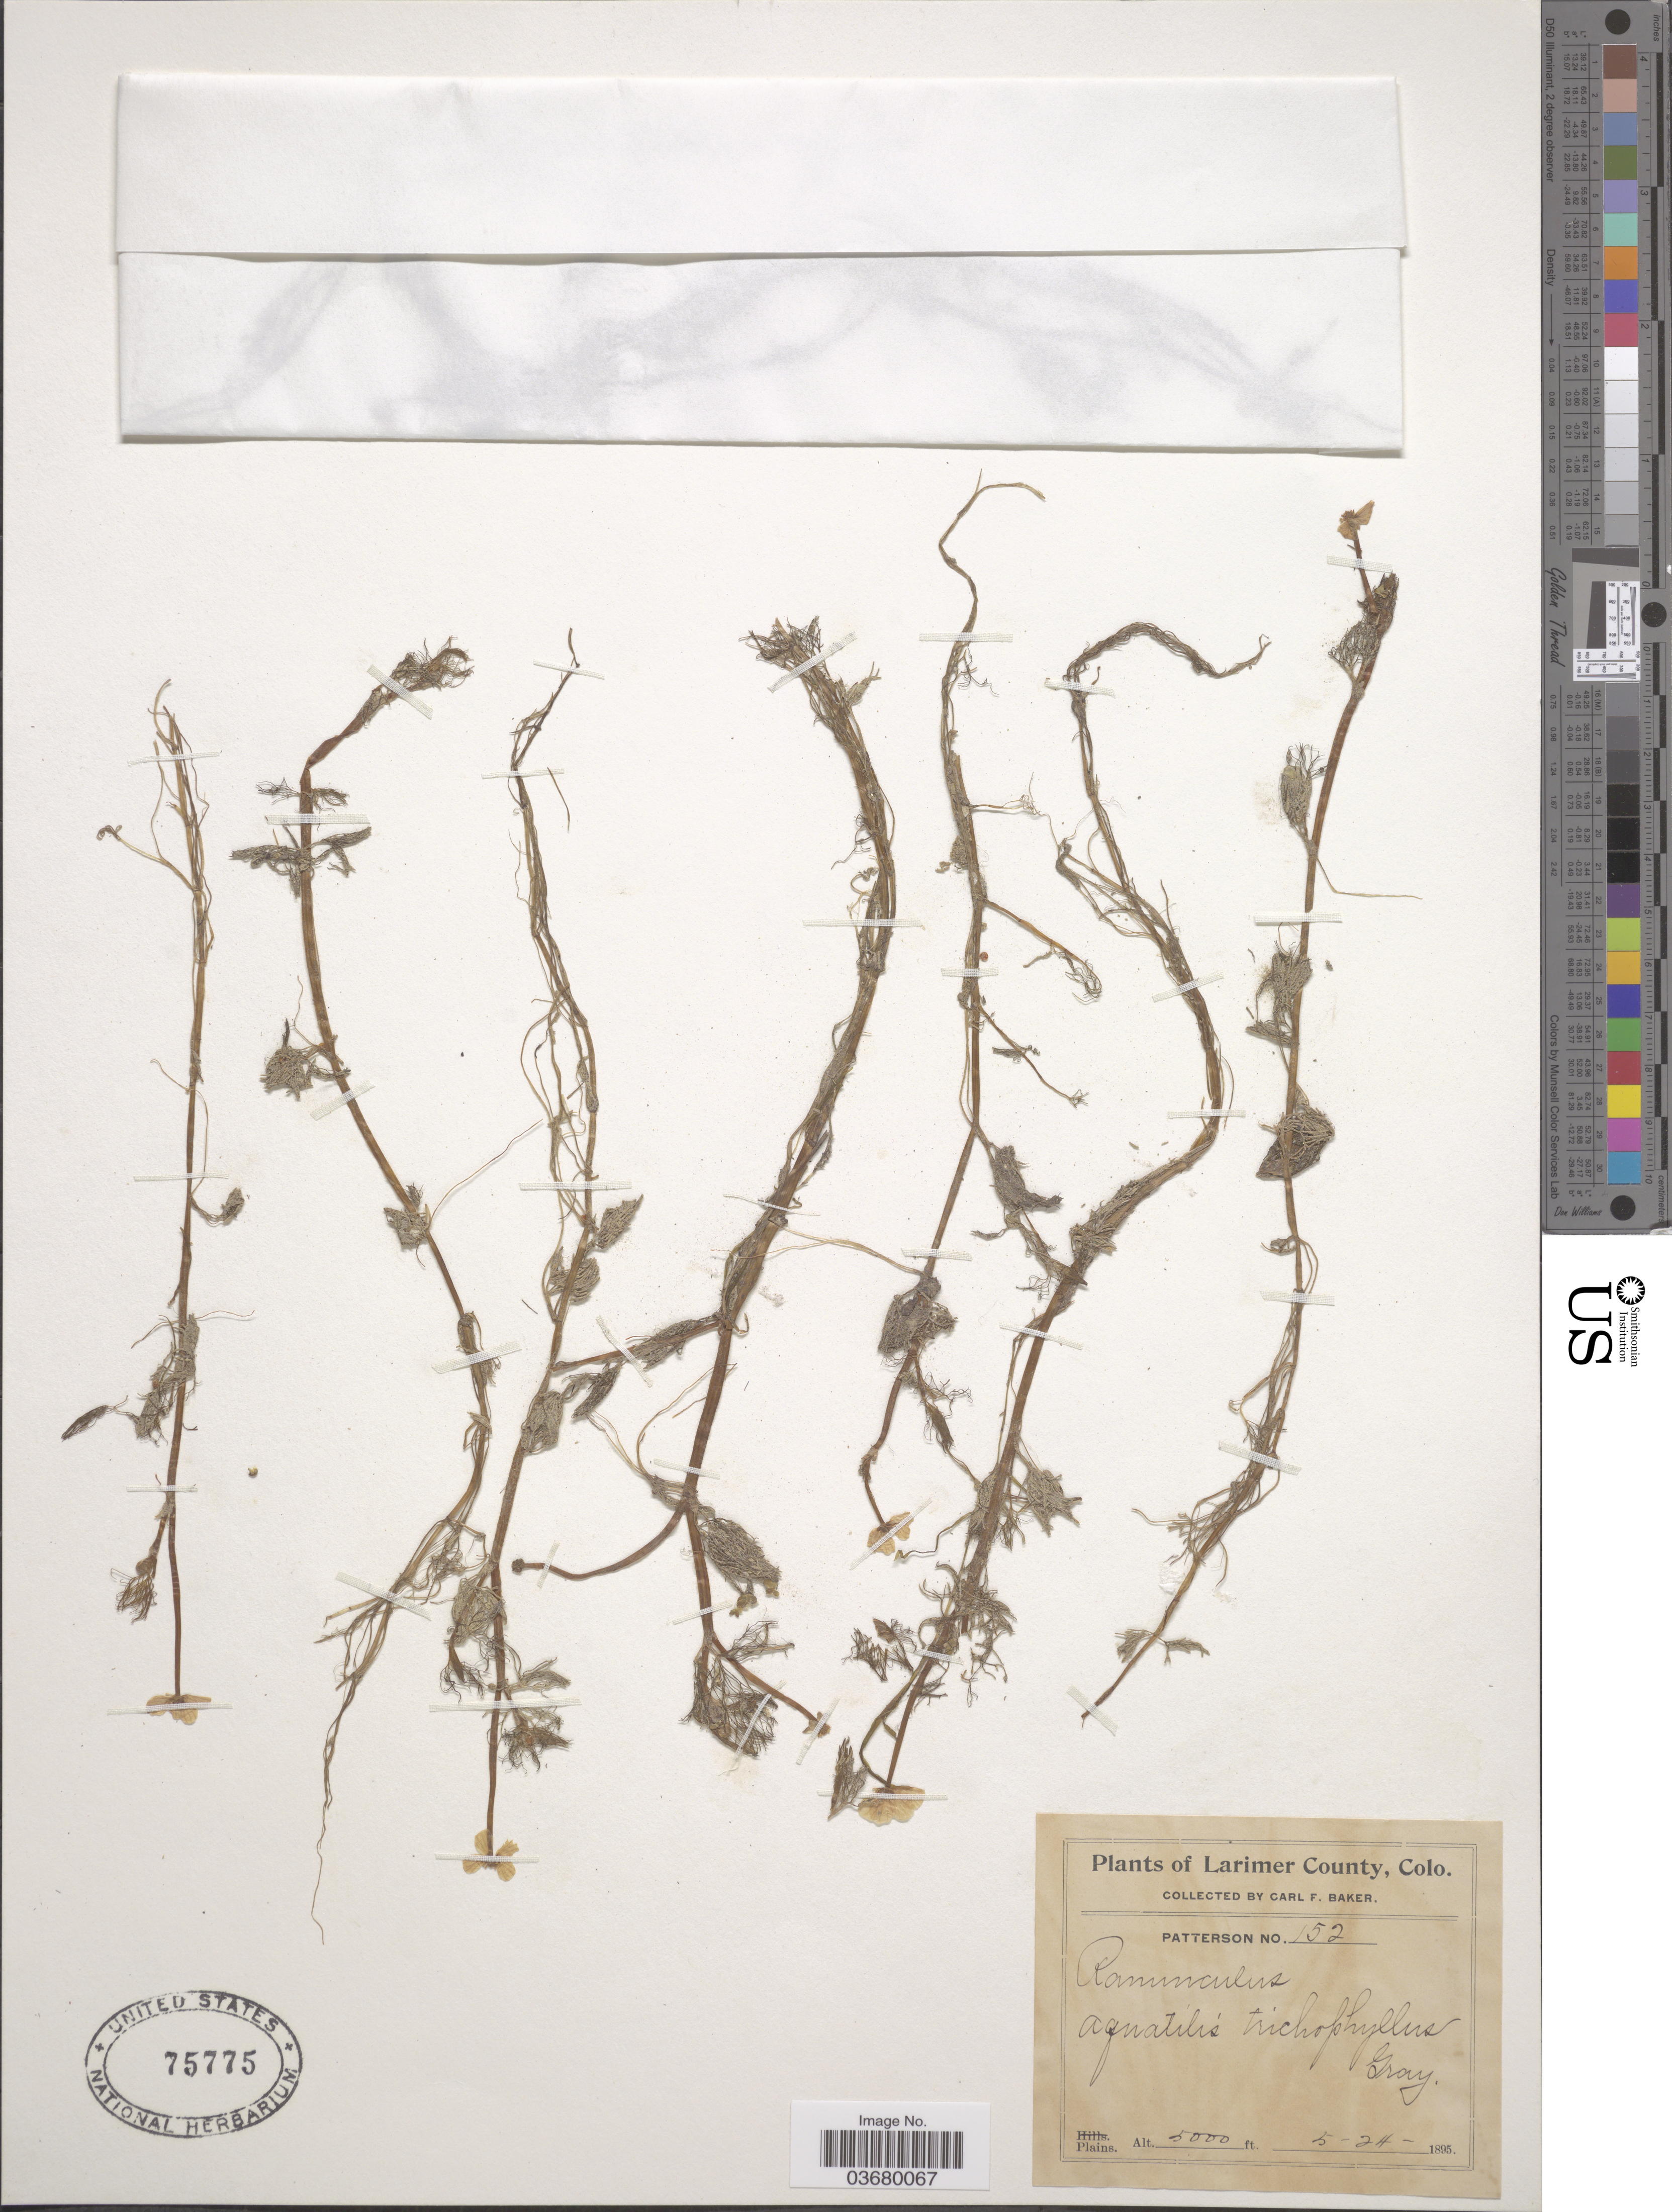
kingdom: Plantae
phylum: Tracheophyta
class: Magnoliopsida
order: Ranunculales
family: Ranunculaceae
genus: Ranunculus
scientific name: Ranunculus trichophyllus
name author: Chaix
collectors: C. F. Baker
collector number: Patterson152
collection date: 1895-05-24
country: United States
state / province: Colorado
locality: Larimer County. Plains.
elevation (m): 1524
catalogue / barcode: US 75775